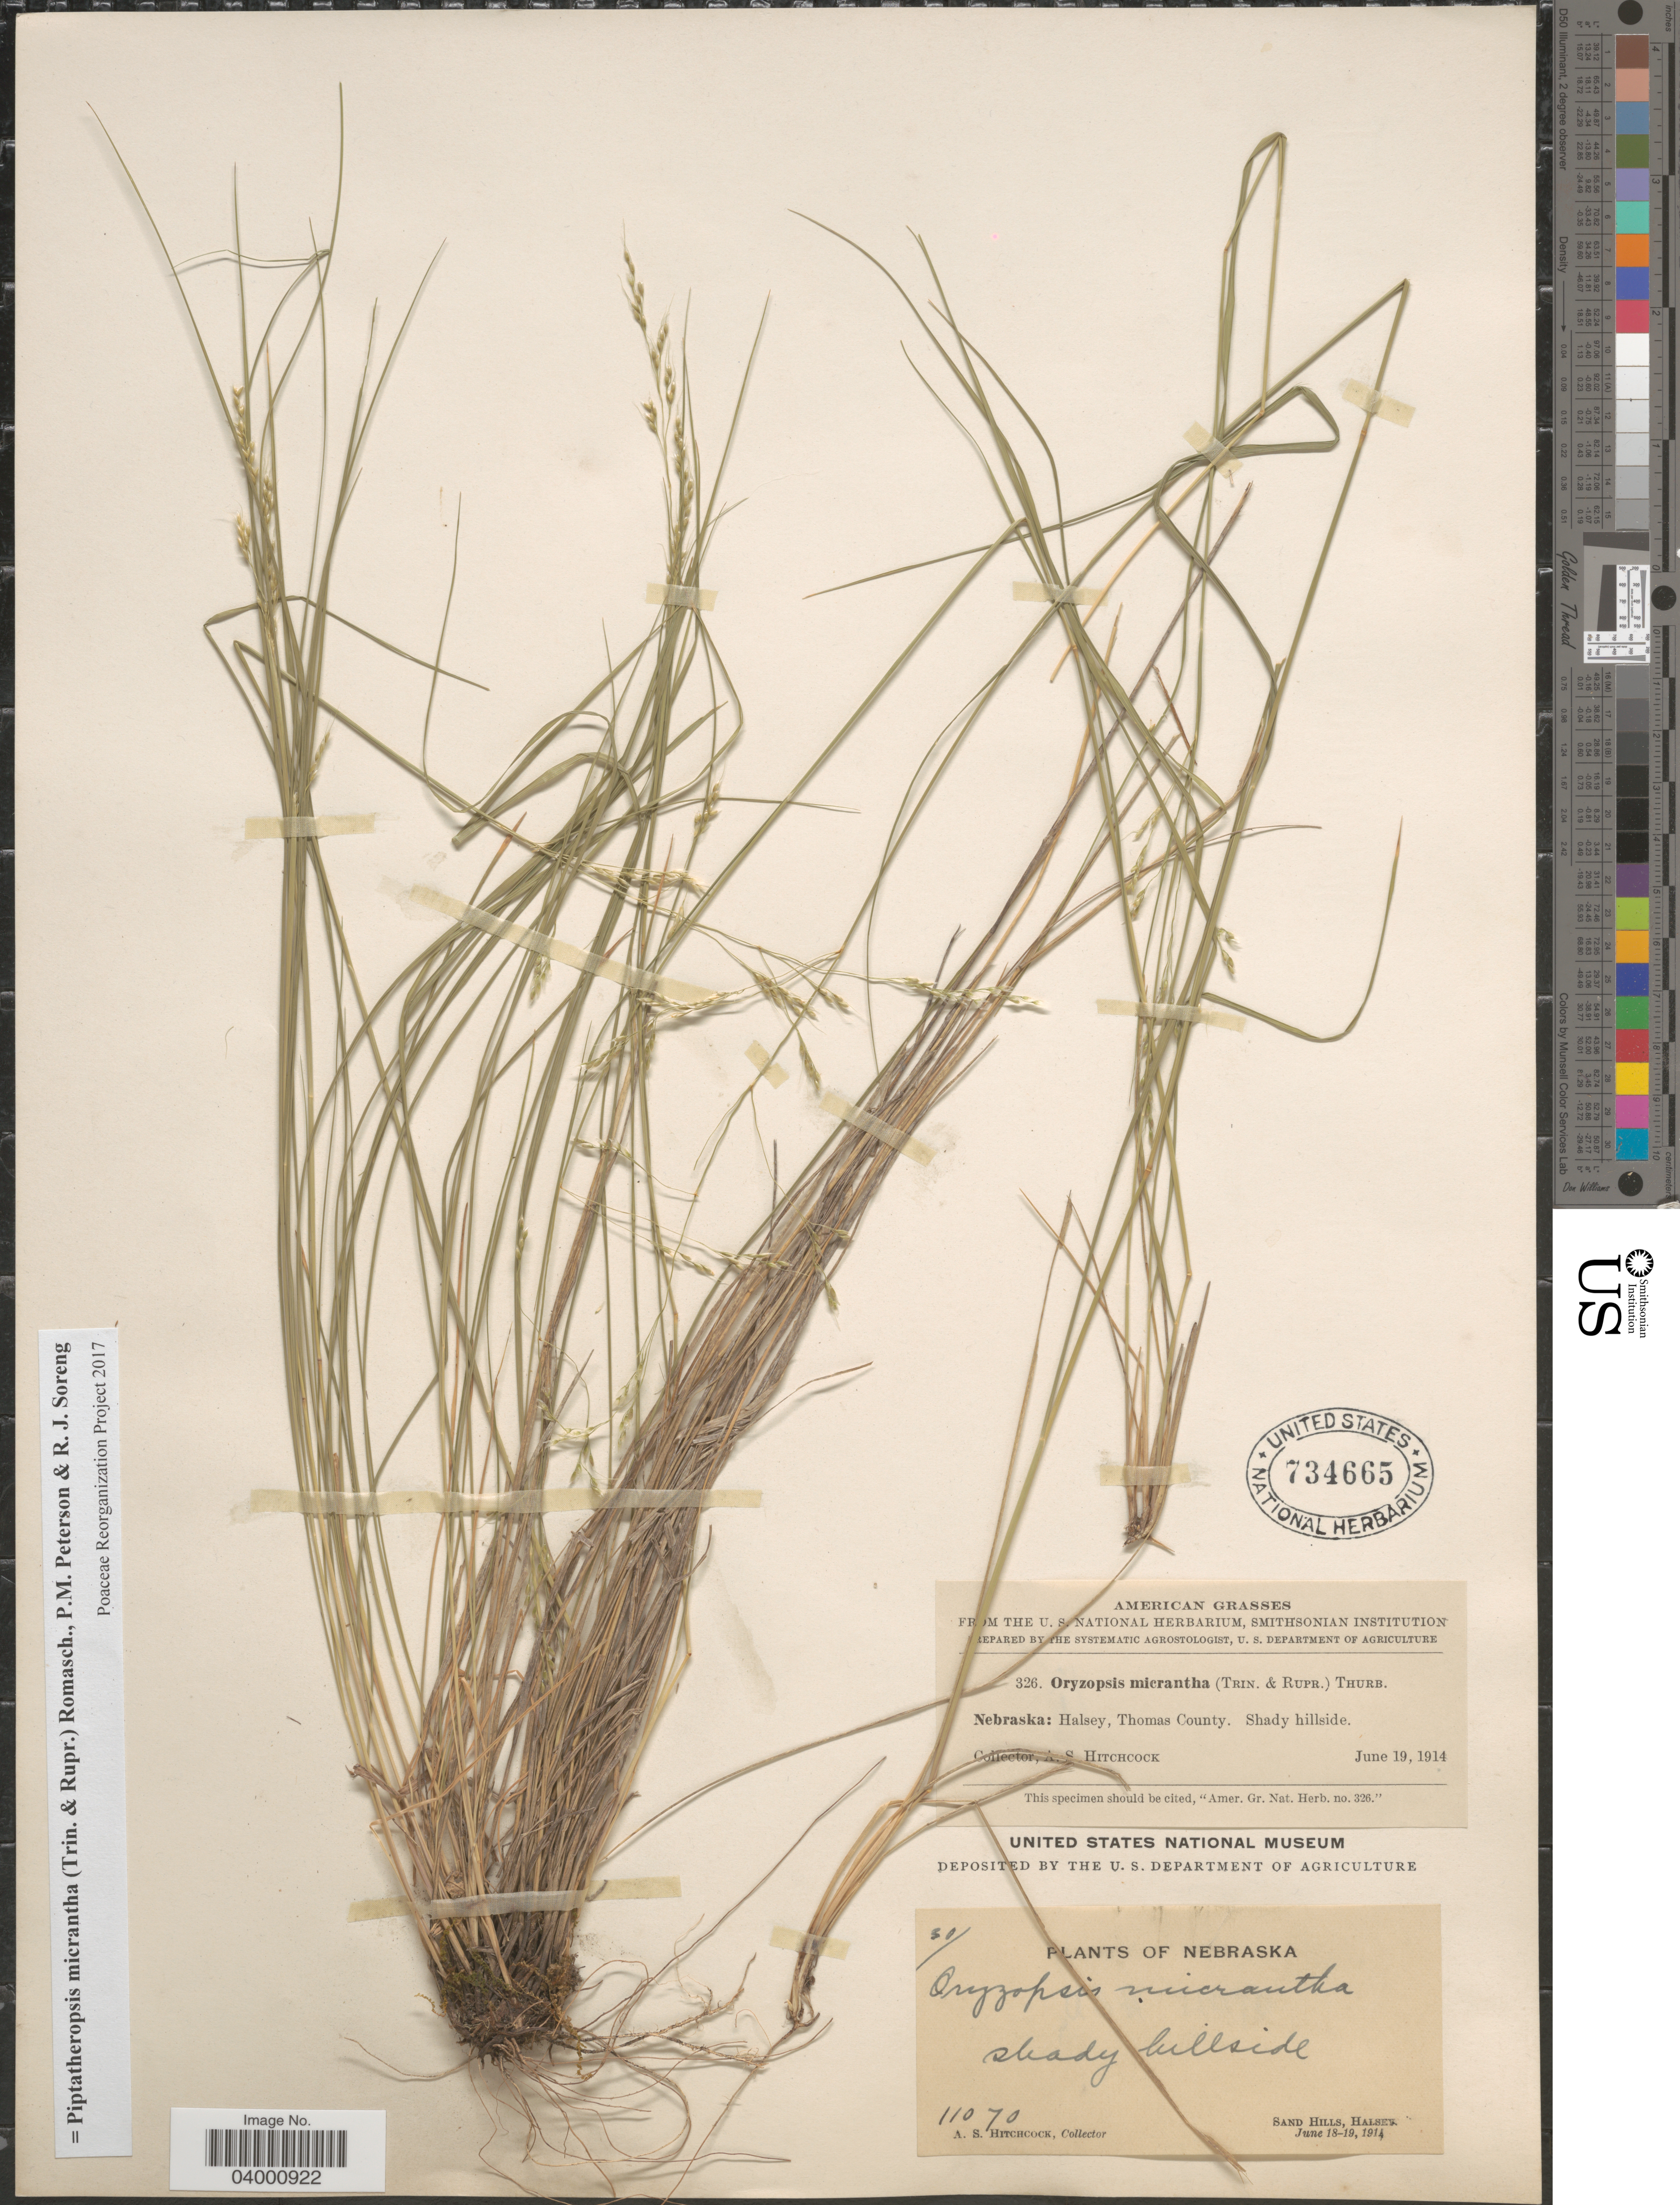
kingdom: Plantae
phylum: Tracheophyta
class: Liliopsida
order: Poales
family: Poaceae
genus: Piptatheropsis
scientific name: Piptatheropsis micrantha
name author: (Trin. & Rupr.) Romasch.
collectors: A. S. Hitchcock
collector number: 326/11070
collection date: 1914-06-19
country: United States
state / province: Nebraska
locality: Halsey, Thomas County. Sand Hills, Halsey.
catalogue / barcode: US 734665